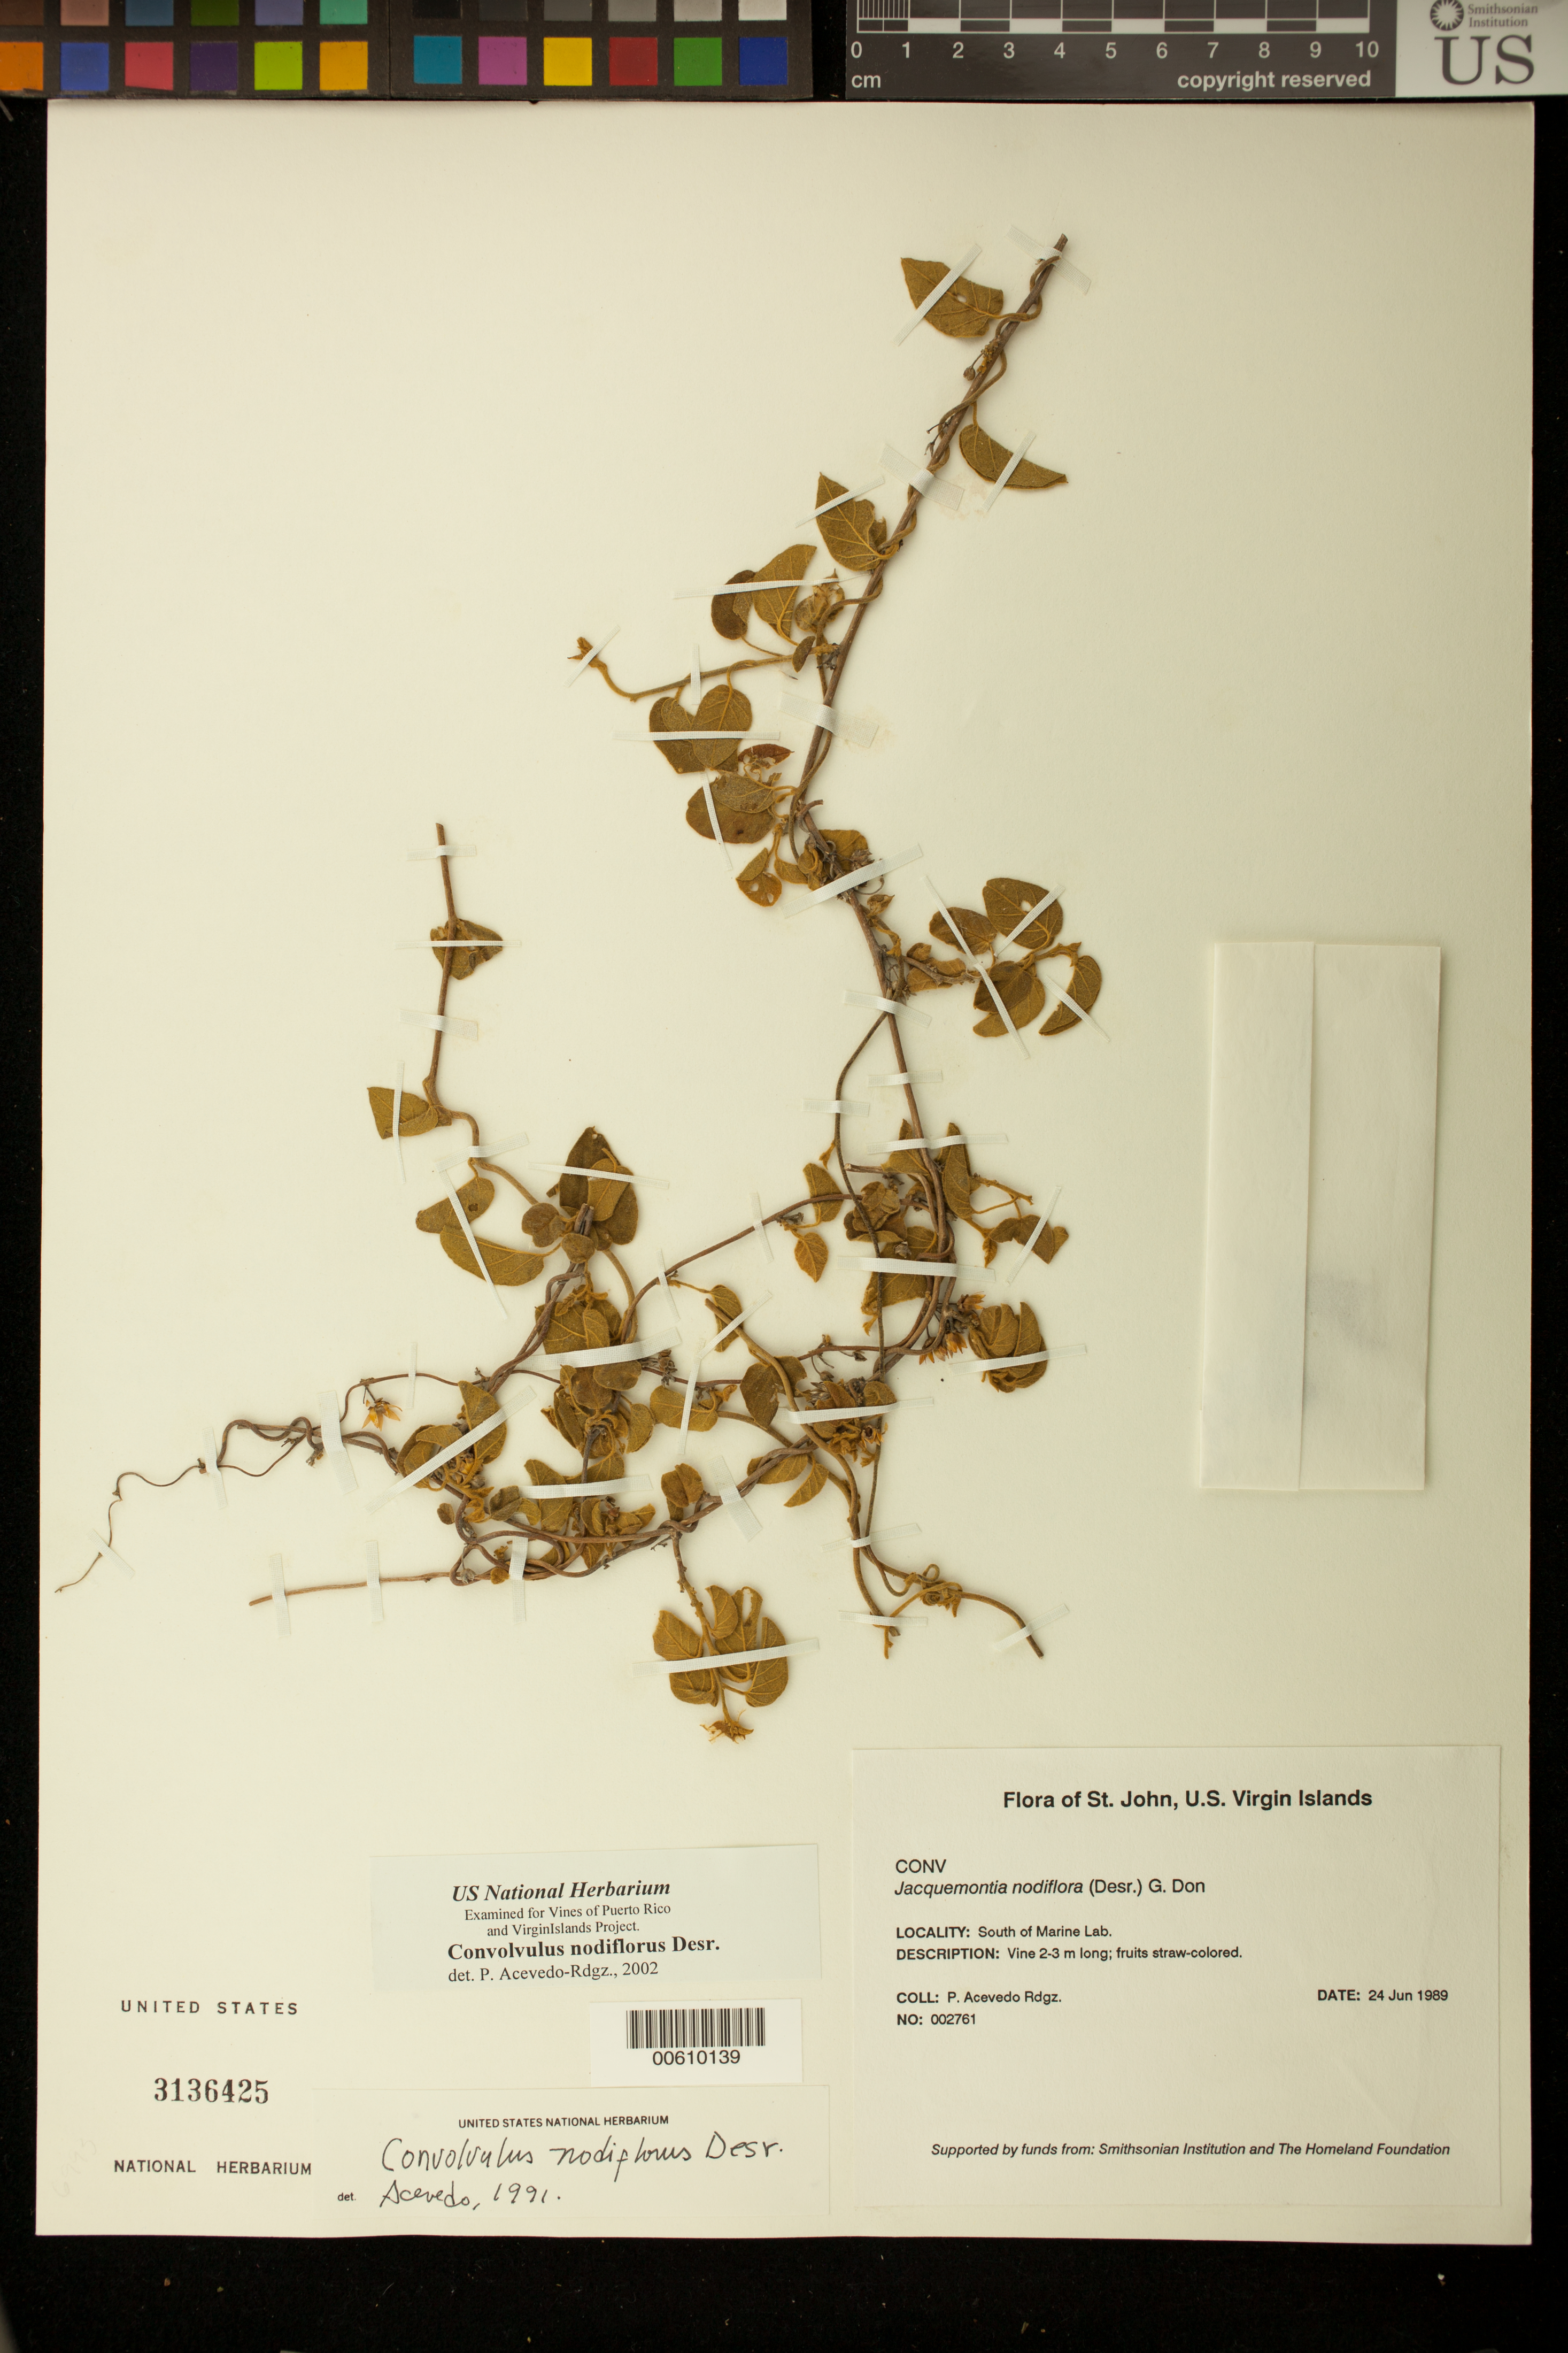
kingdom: Plantae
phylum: Tracheophyta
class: Magnoliopsida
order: Solanales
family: Convolvulaceae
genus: Convolvulus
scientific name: Convolvulus nodiflorus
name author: Desr.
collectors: P. Acevedo-Rodr.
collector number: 2761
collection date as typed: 24 Jun 1989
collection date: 1989-06-24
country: U.S. Virgin Islands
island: St. John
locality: South of Marine Lab.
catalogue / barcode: US 3136425